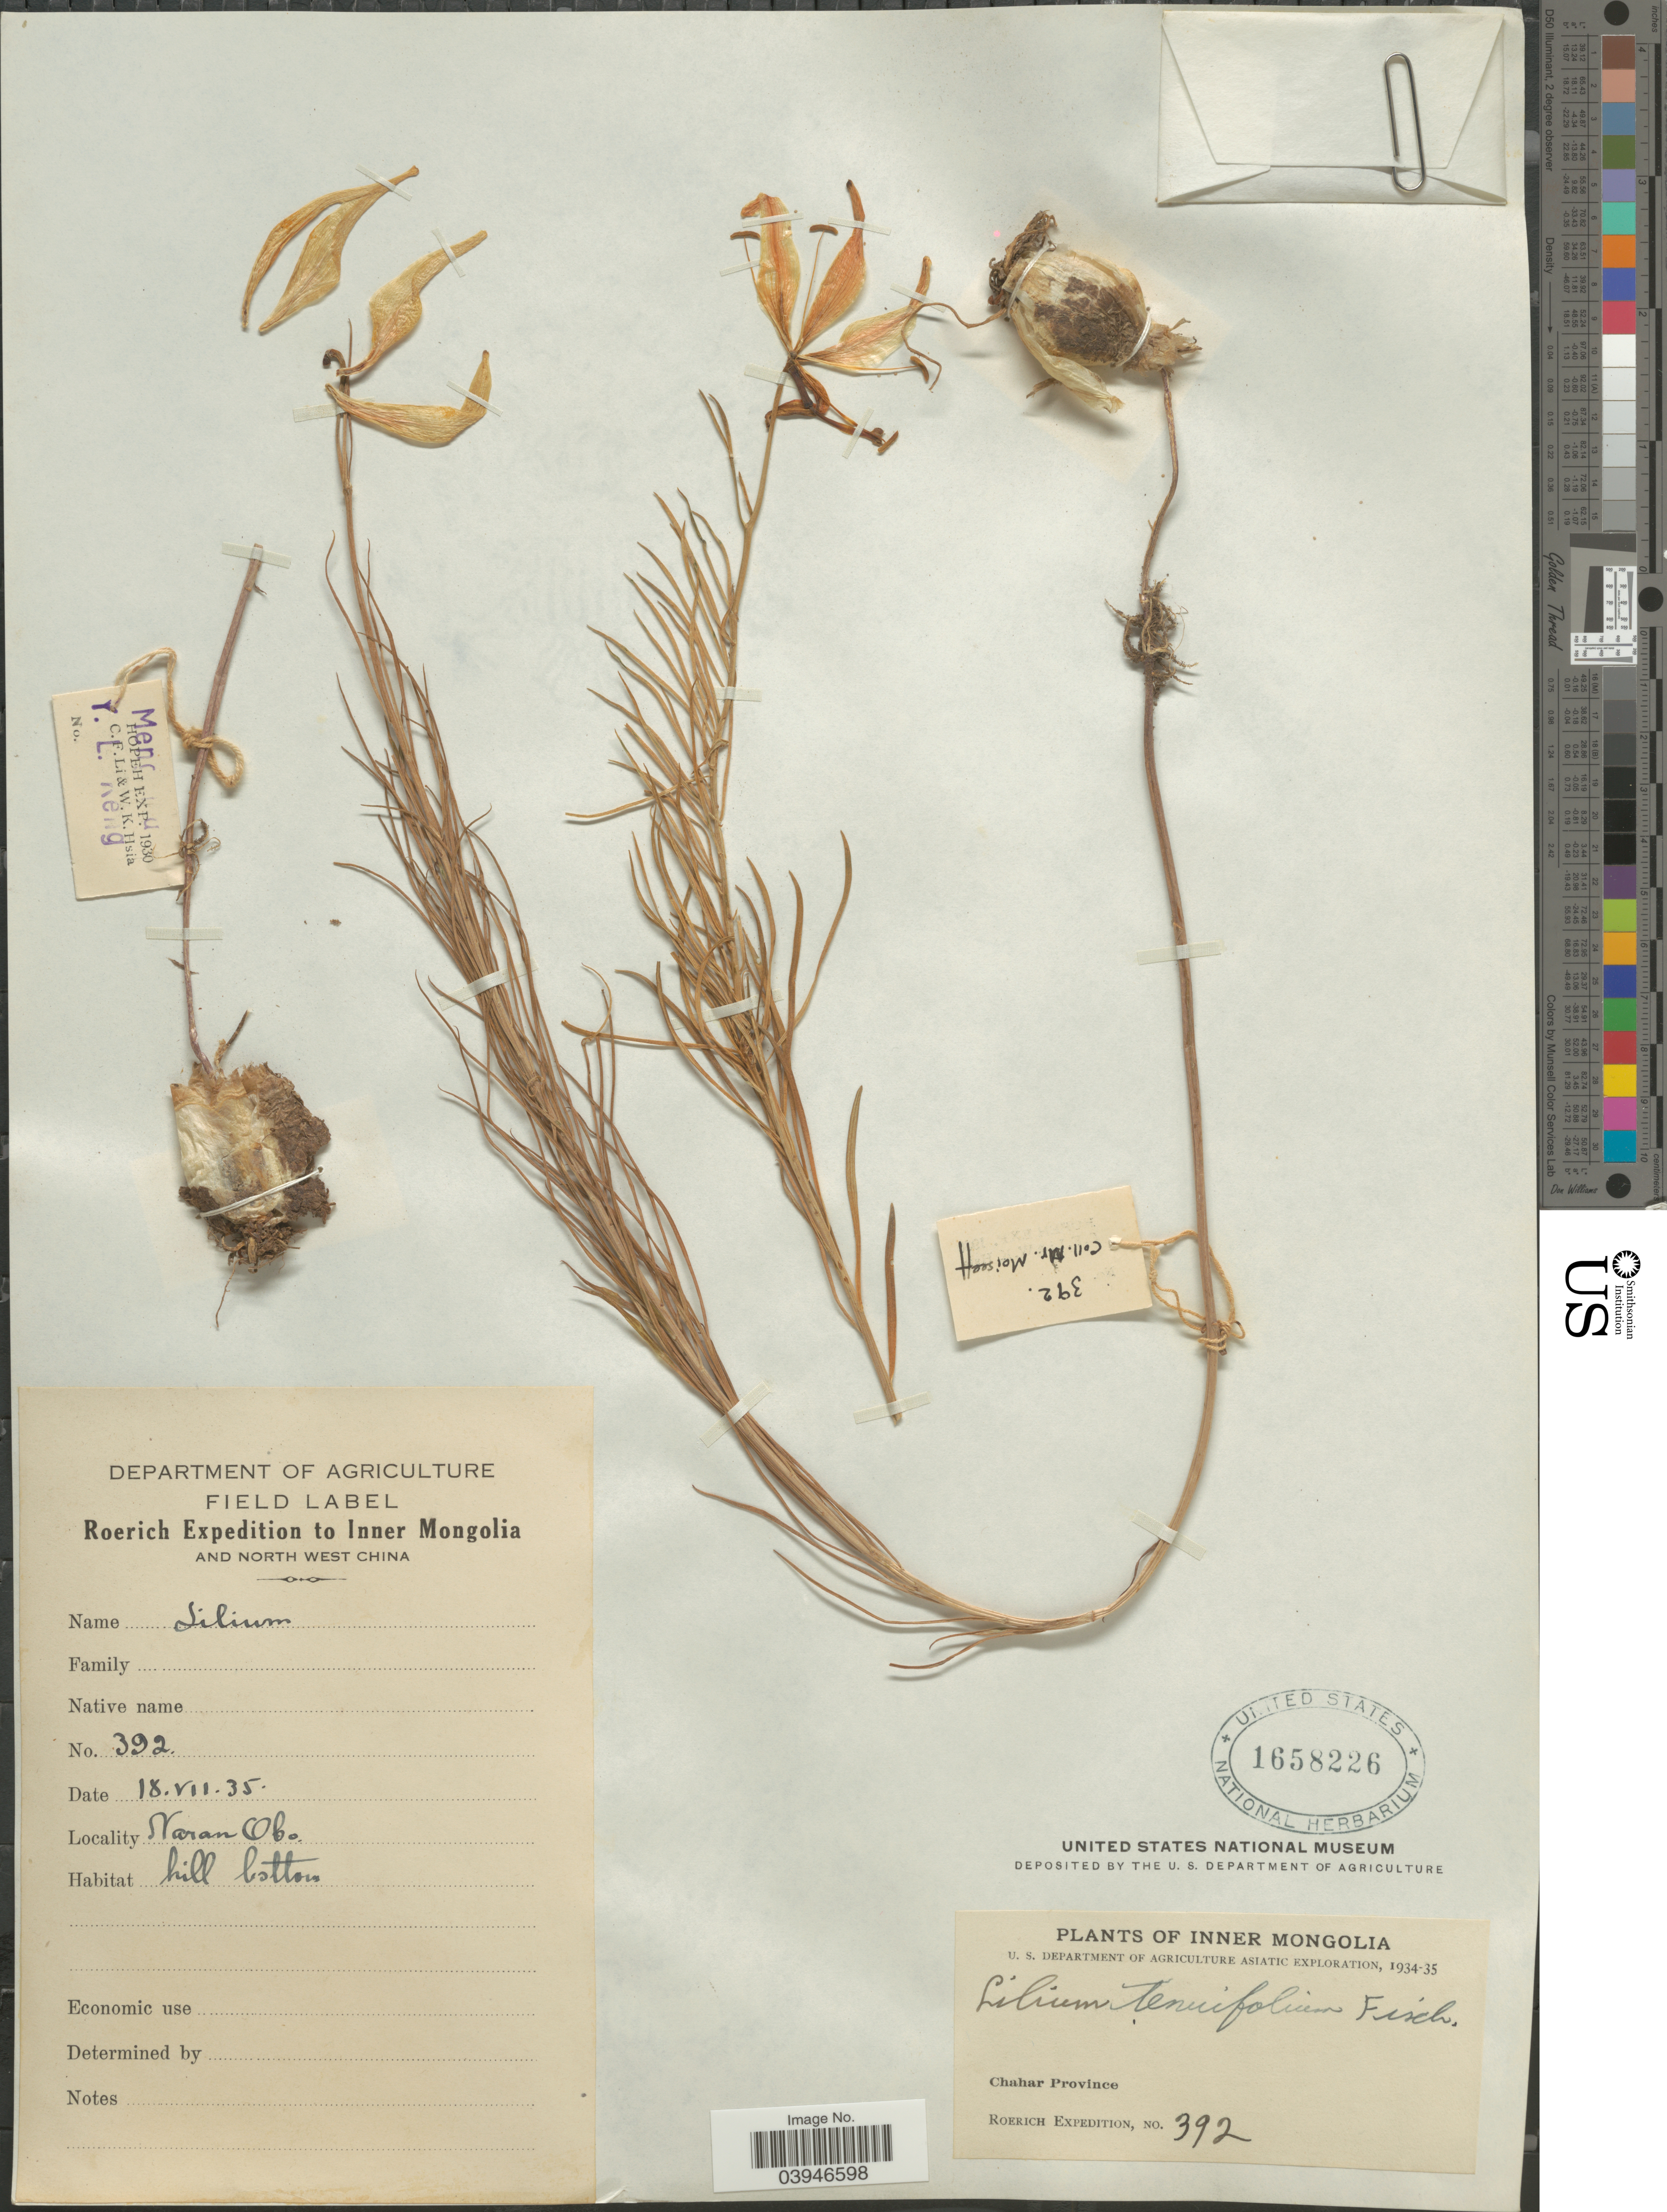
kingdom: Plantae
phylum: Tracheophyta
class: Liliopsida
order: Liliales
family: Liliaceae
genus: Lilium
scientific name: Lilium tenuifolium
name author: Fisch. ex Hook. f.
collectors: Roerich Expedition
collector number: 392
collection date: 1935-07-18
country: China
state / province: Nei Monggol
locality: Inner Mongolia. Chahar Province. Naran Obo. Hill bottom.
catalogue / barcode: US 1658226